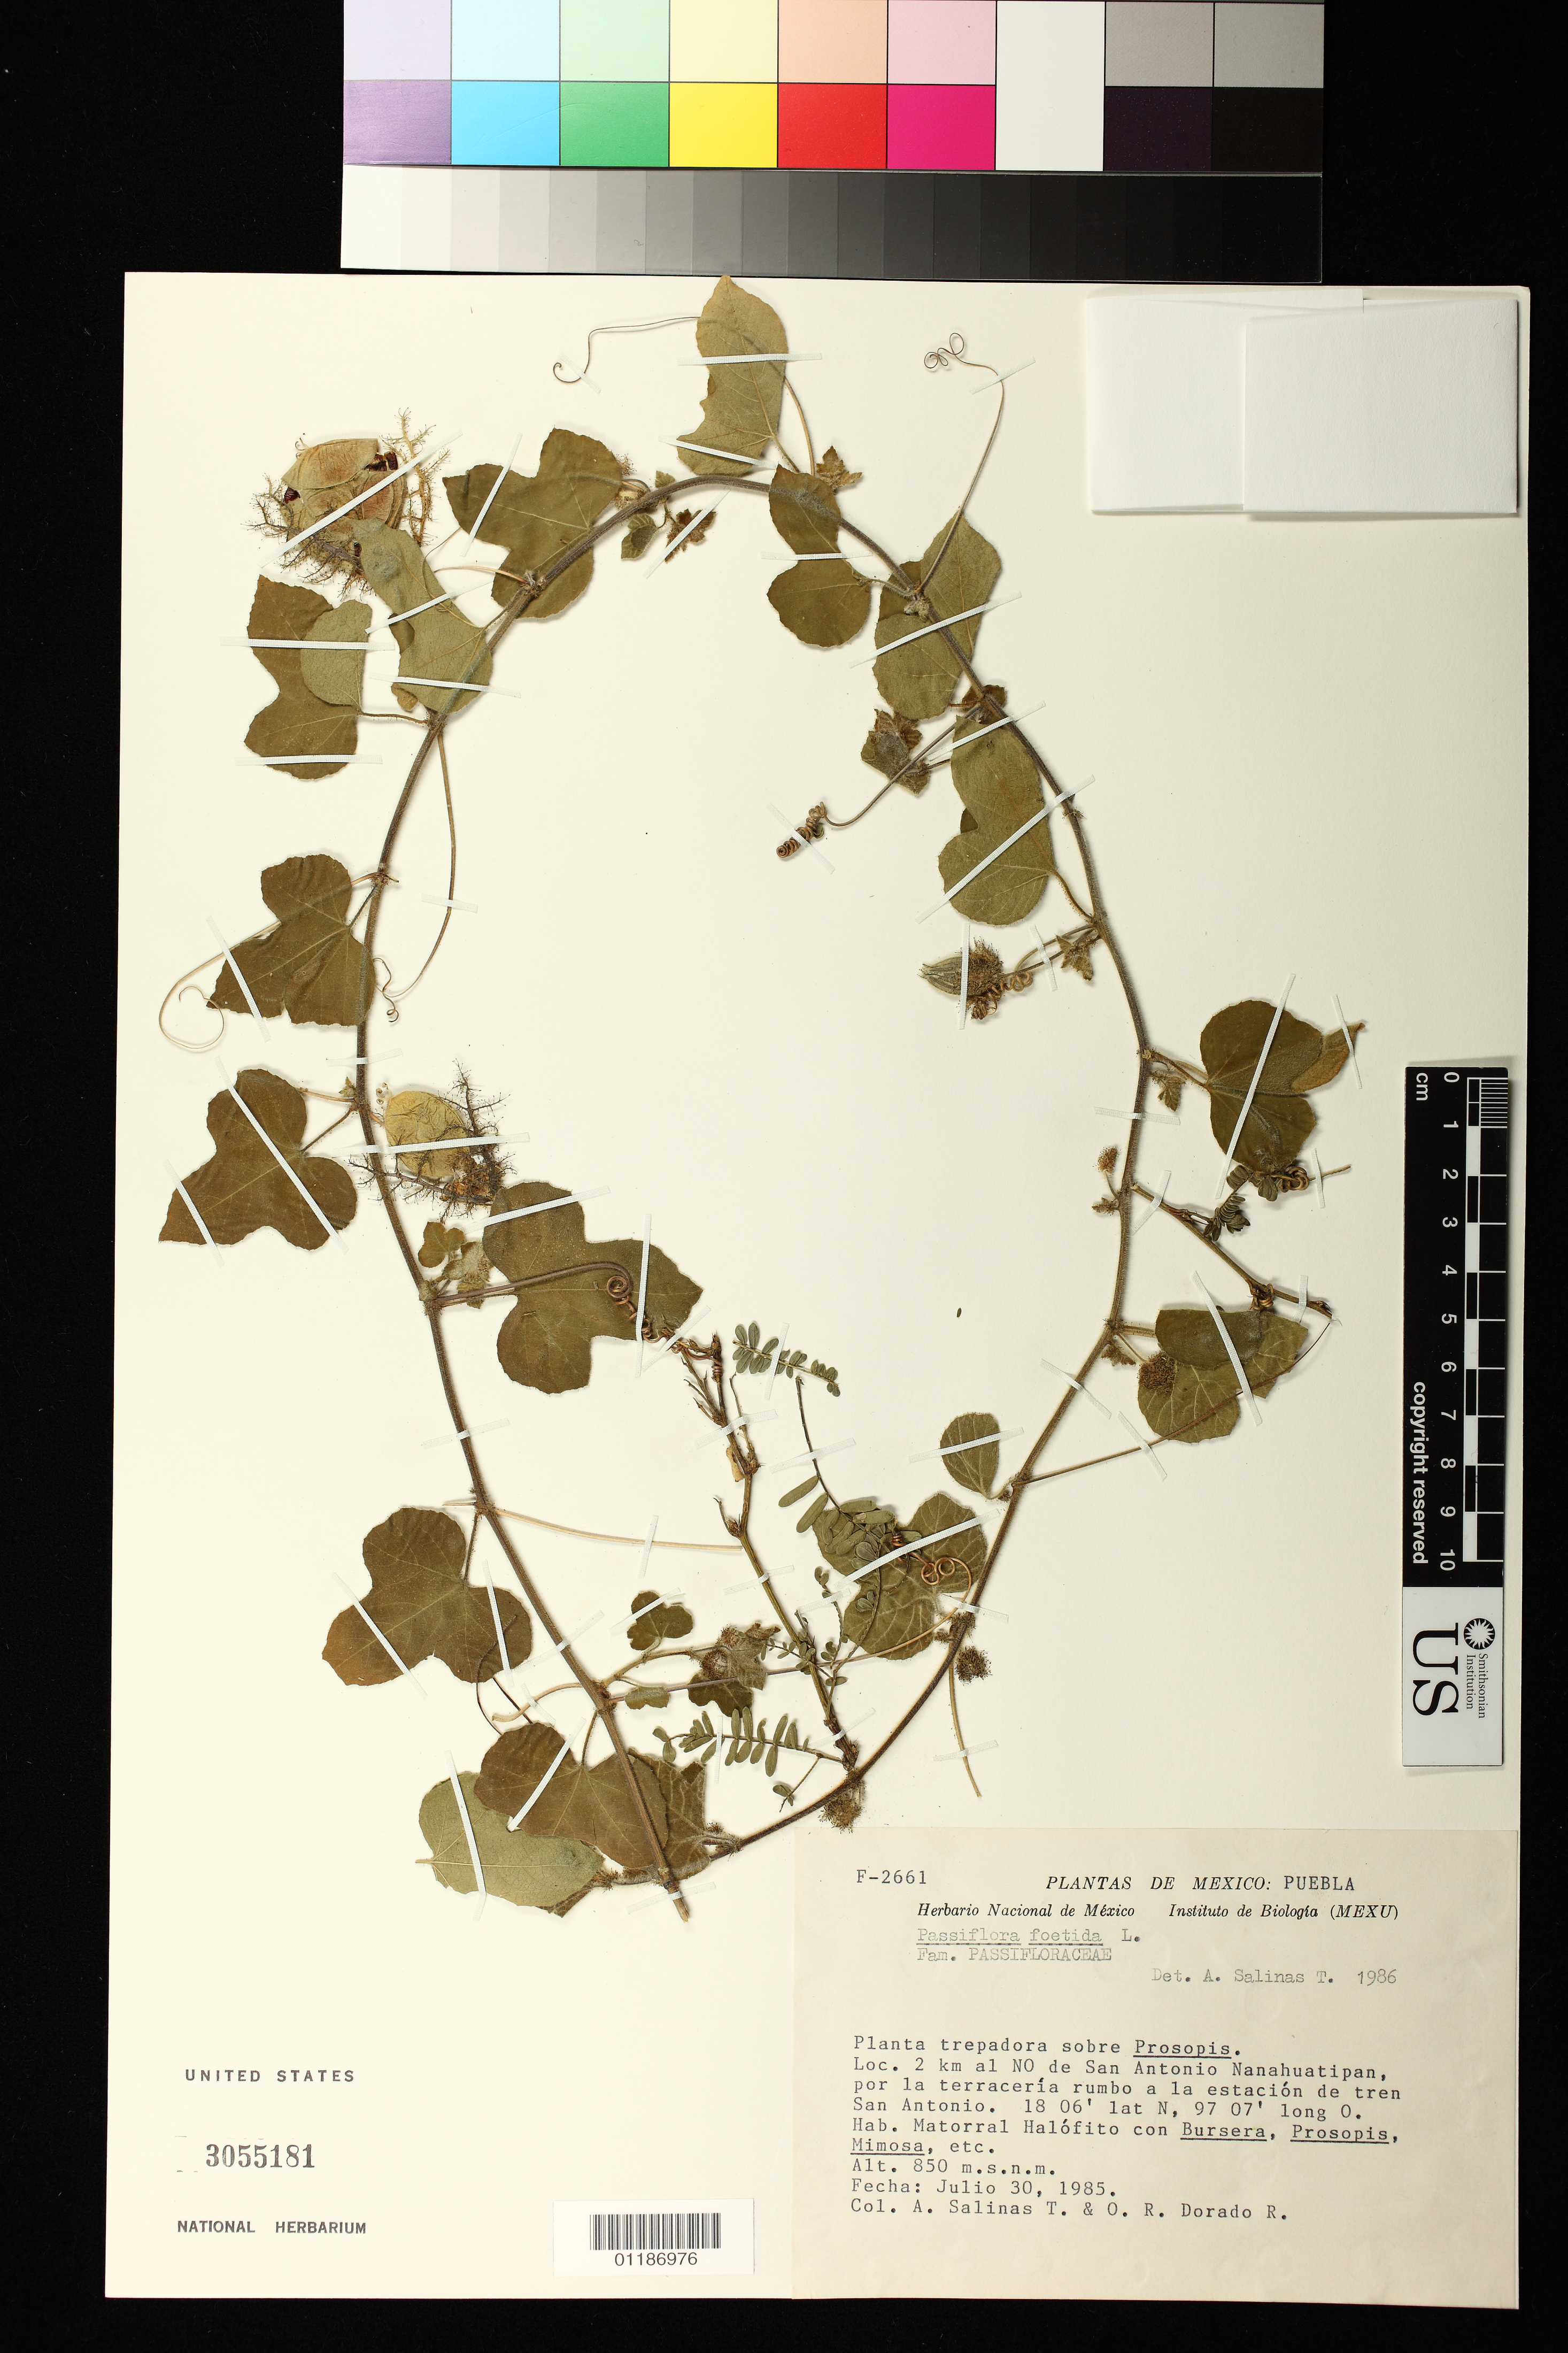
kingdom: Plantae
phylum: Tracheophyta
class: Magnoliopsida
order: Malpighiales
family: Passifloraceae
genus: Passiflora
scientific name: Passiflora foetida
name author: L.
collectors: A. Salinas T. & O. R. Dorado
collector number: F-2661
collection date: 1985-07-30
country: Mexico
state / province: Oaxaca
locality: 2 km NW of San Antonio Nanahuatipan. por las terraceria rumbo a la estacion de tren San Antonio.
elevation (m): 850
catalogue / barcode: US 3055181